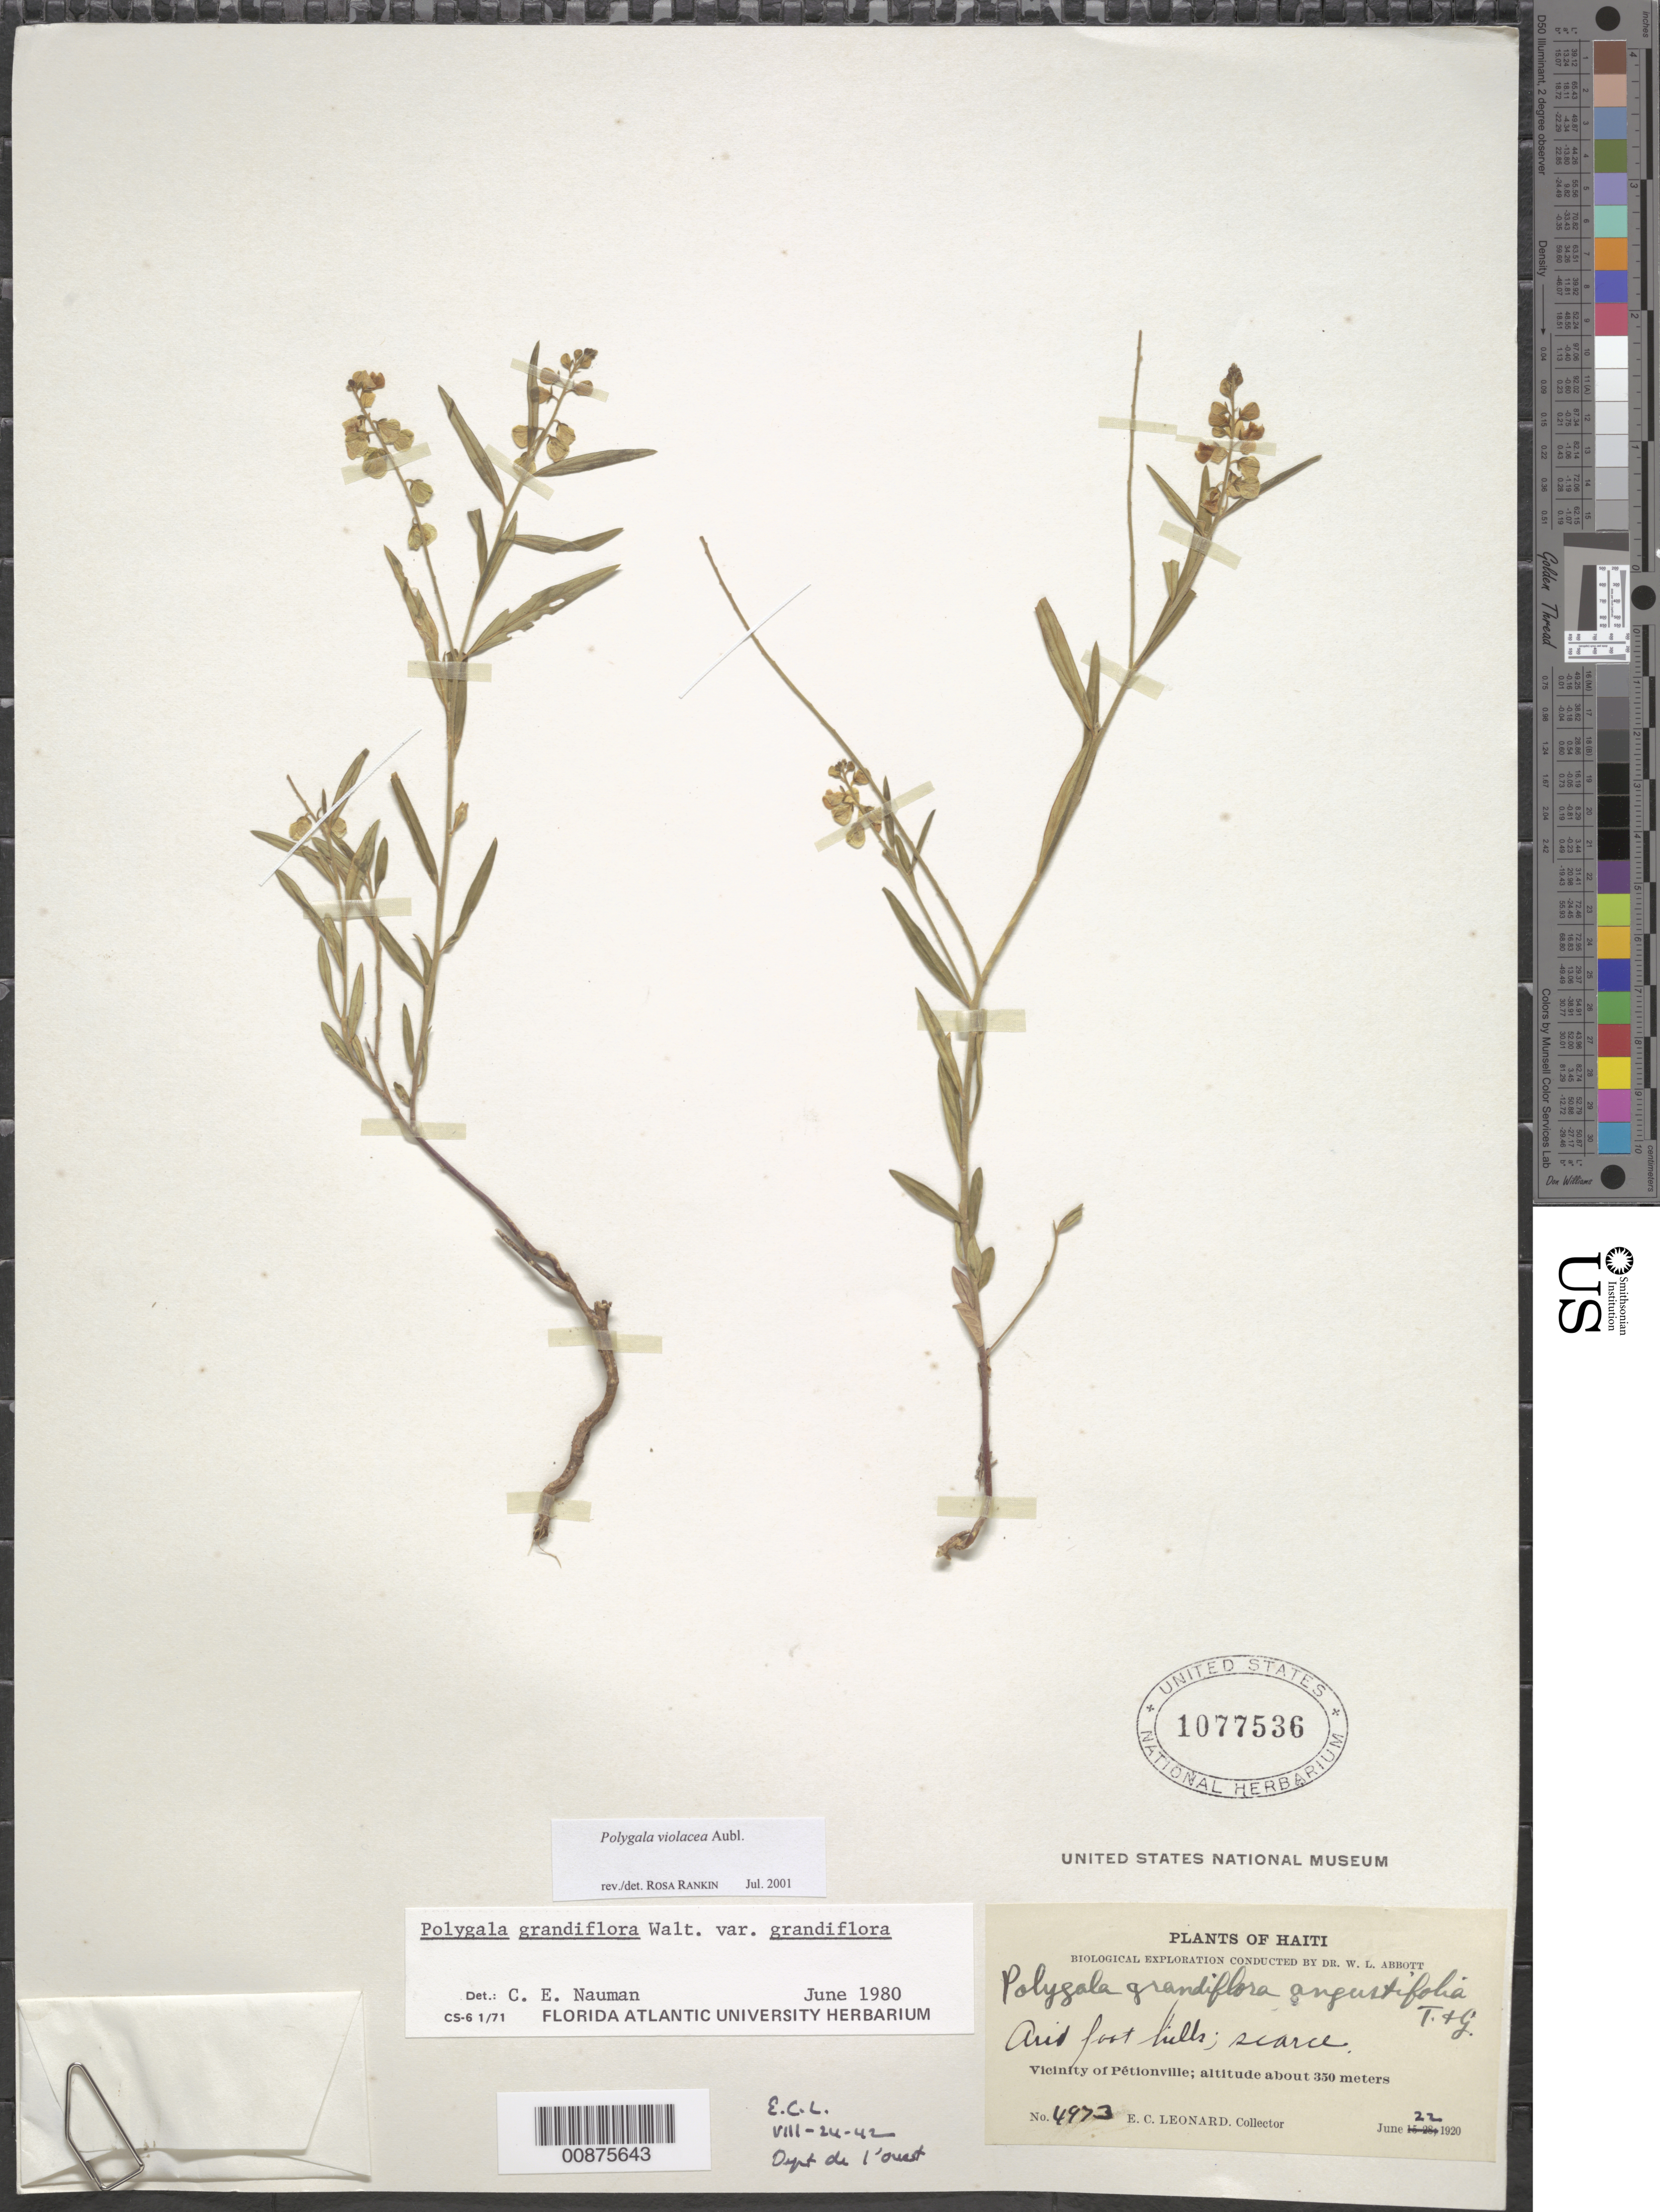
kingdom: Plantae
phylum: Tracheophyta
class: Magnoliopsida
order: Fabales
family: Polygalaceae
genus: Asemeia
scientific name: Asemeia violacea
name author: (Aubl.) J.F.B. Pastore & J.R. Abbott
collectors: E. C. Leonard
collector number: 4973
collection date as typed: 22 Jun 1920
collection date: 1920-06-22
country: Haiti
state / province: Ouest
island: Hispaniola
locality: Vicinity of Pétionville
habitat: Arid foot hills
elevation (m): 350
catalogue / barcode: US 1077536